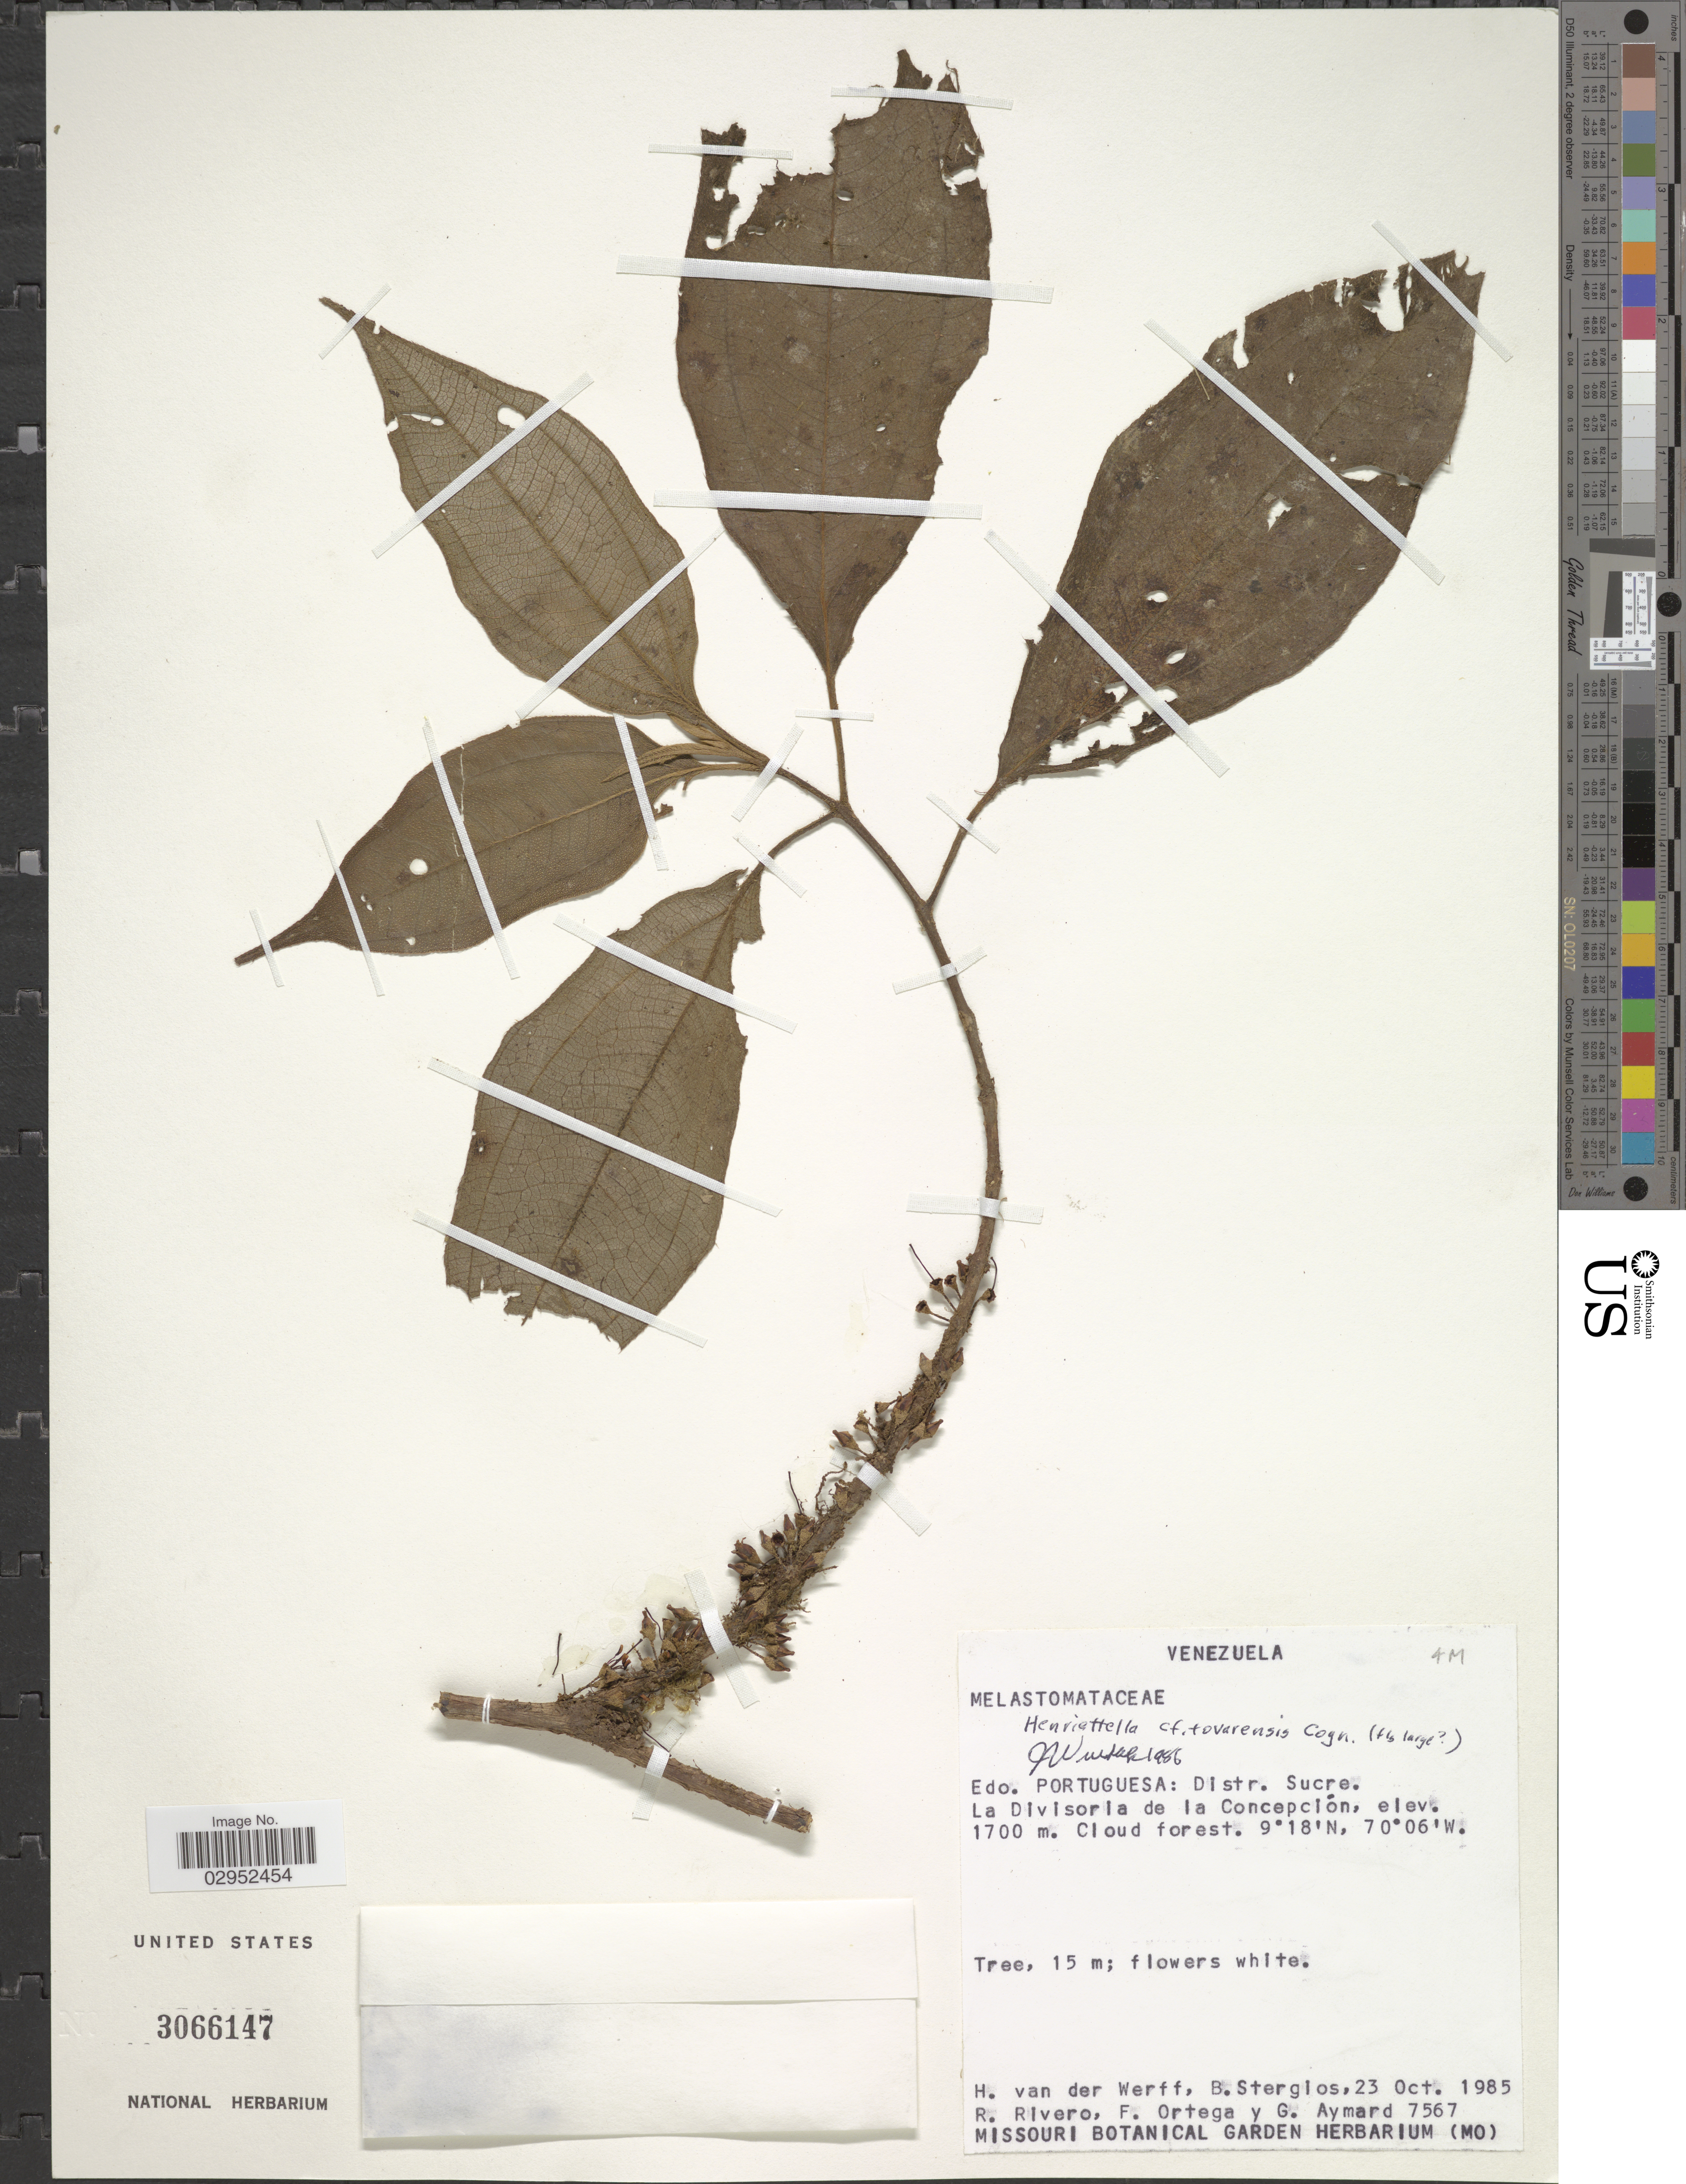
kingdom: Plantae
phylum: Tracheophyta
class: Magnoliopsida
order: Myrtales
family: Melastomataceae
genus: Henriettea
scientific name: Henriettea tovarensis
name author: (Cogn.) Penneys et al.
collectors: H. van der Werff, B. G. Stergios, R. Rivero, F. J. Ortega & G. A. Aymard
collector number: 7567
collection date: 1985-10-23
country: Venezuela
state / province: Portuguesa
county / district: Sucre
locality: La Divisoria de la Concepción.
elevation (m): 1700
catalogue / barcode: US 3066147